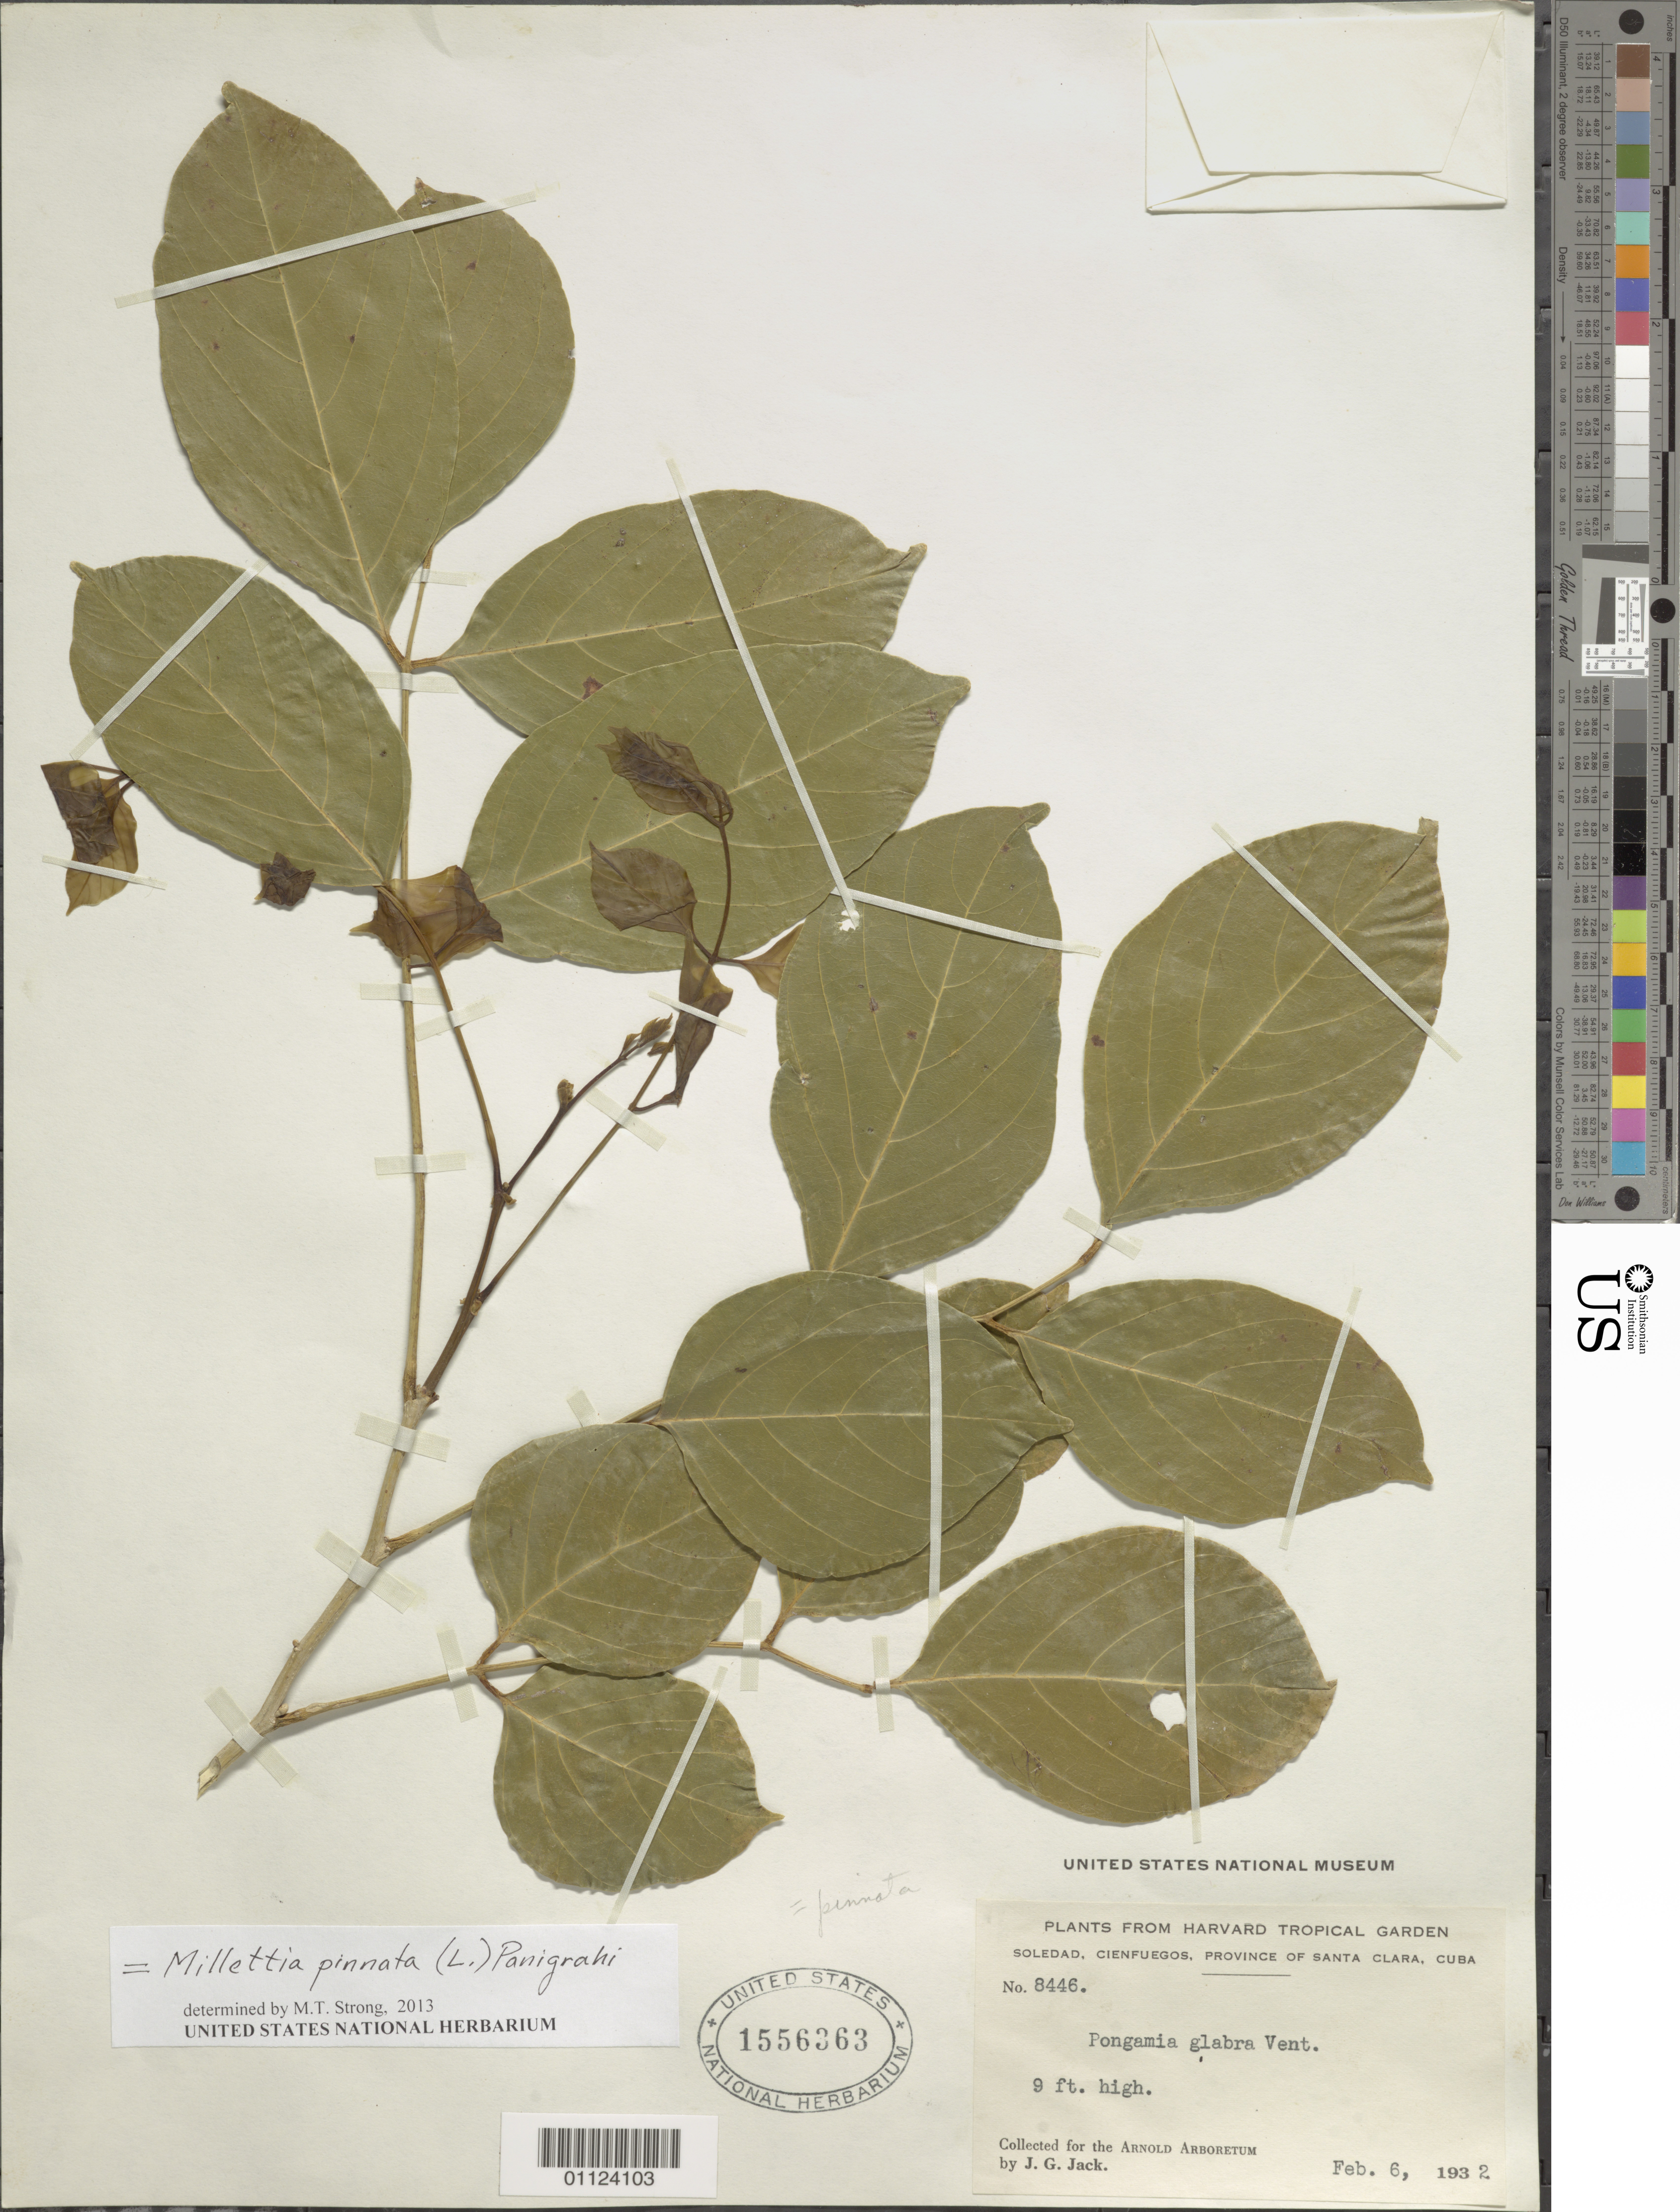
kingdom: Plantae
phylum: Tracheophyta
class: Magnoliopsida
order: Fabales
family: Fabaceae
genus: Millettia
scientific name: Millettia pinnata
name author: (L.) Panigrahi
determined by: Strong, M. T., (US), Smithsonian Institution - National Museum of Natural History (UNITED STATES)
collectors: J. G. Jack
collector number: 8446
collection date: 1932-02-06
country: Cuba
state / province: Santa Clara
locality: Coledad, Cienfuegos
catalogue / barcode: US 1556363